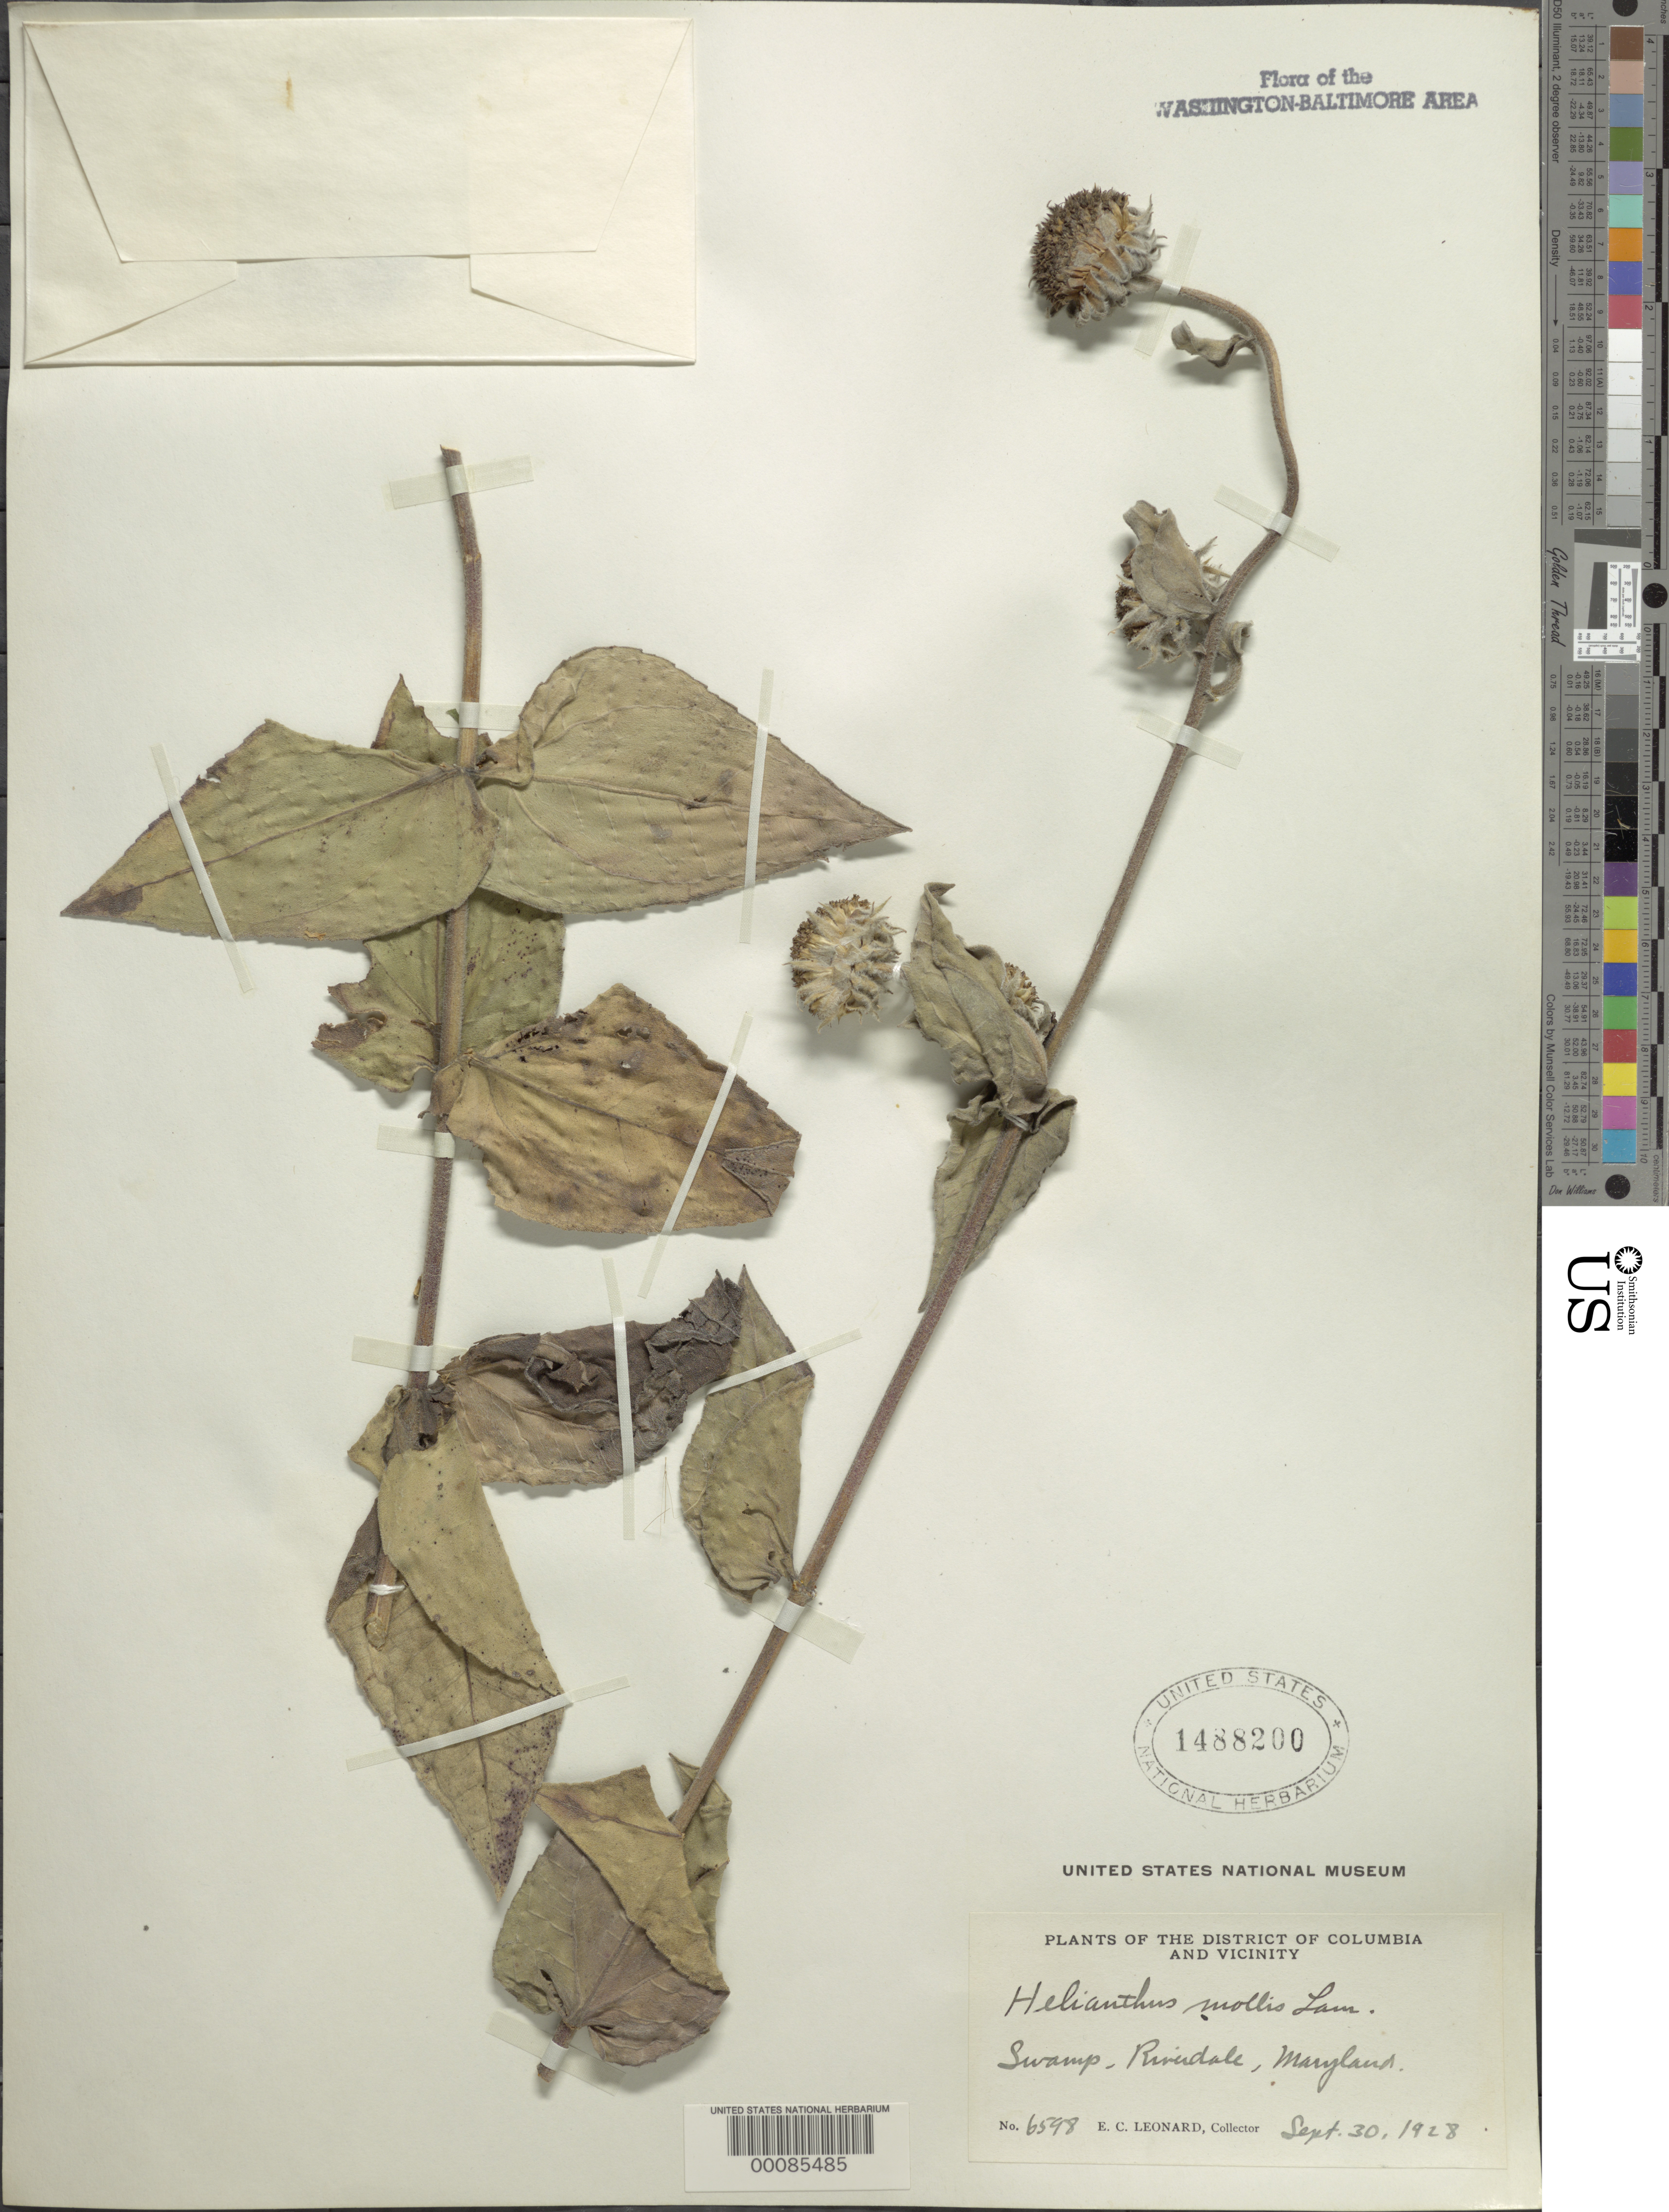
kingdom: Plantae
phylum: Tracheophyta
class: Magnoliopsida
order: Asterales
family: Asteraceae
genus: Helianthus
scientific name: Helianthus mollis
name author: Lam.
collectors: E. C. Leonard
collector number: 6598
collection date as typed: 30 Sep 1928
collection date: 1928-09-30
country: United States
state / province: Maryland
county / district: Prince George's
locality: Riverdale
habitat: Swamp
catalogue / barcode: US 1488200